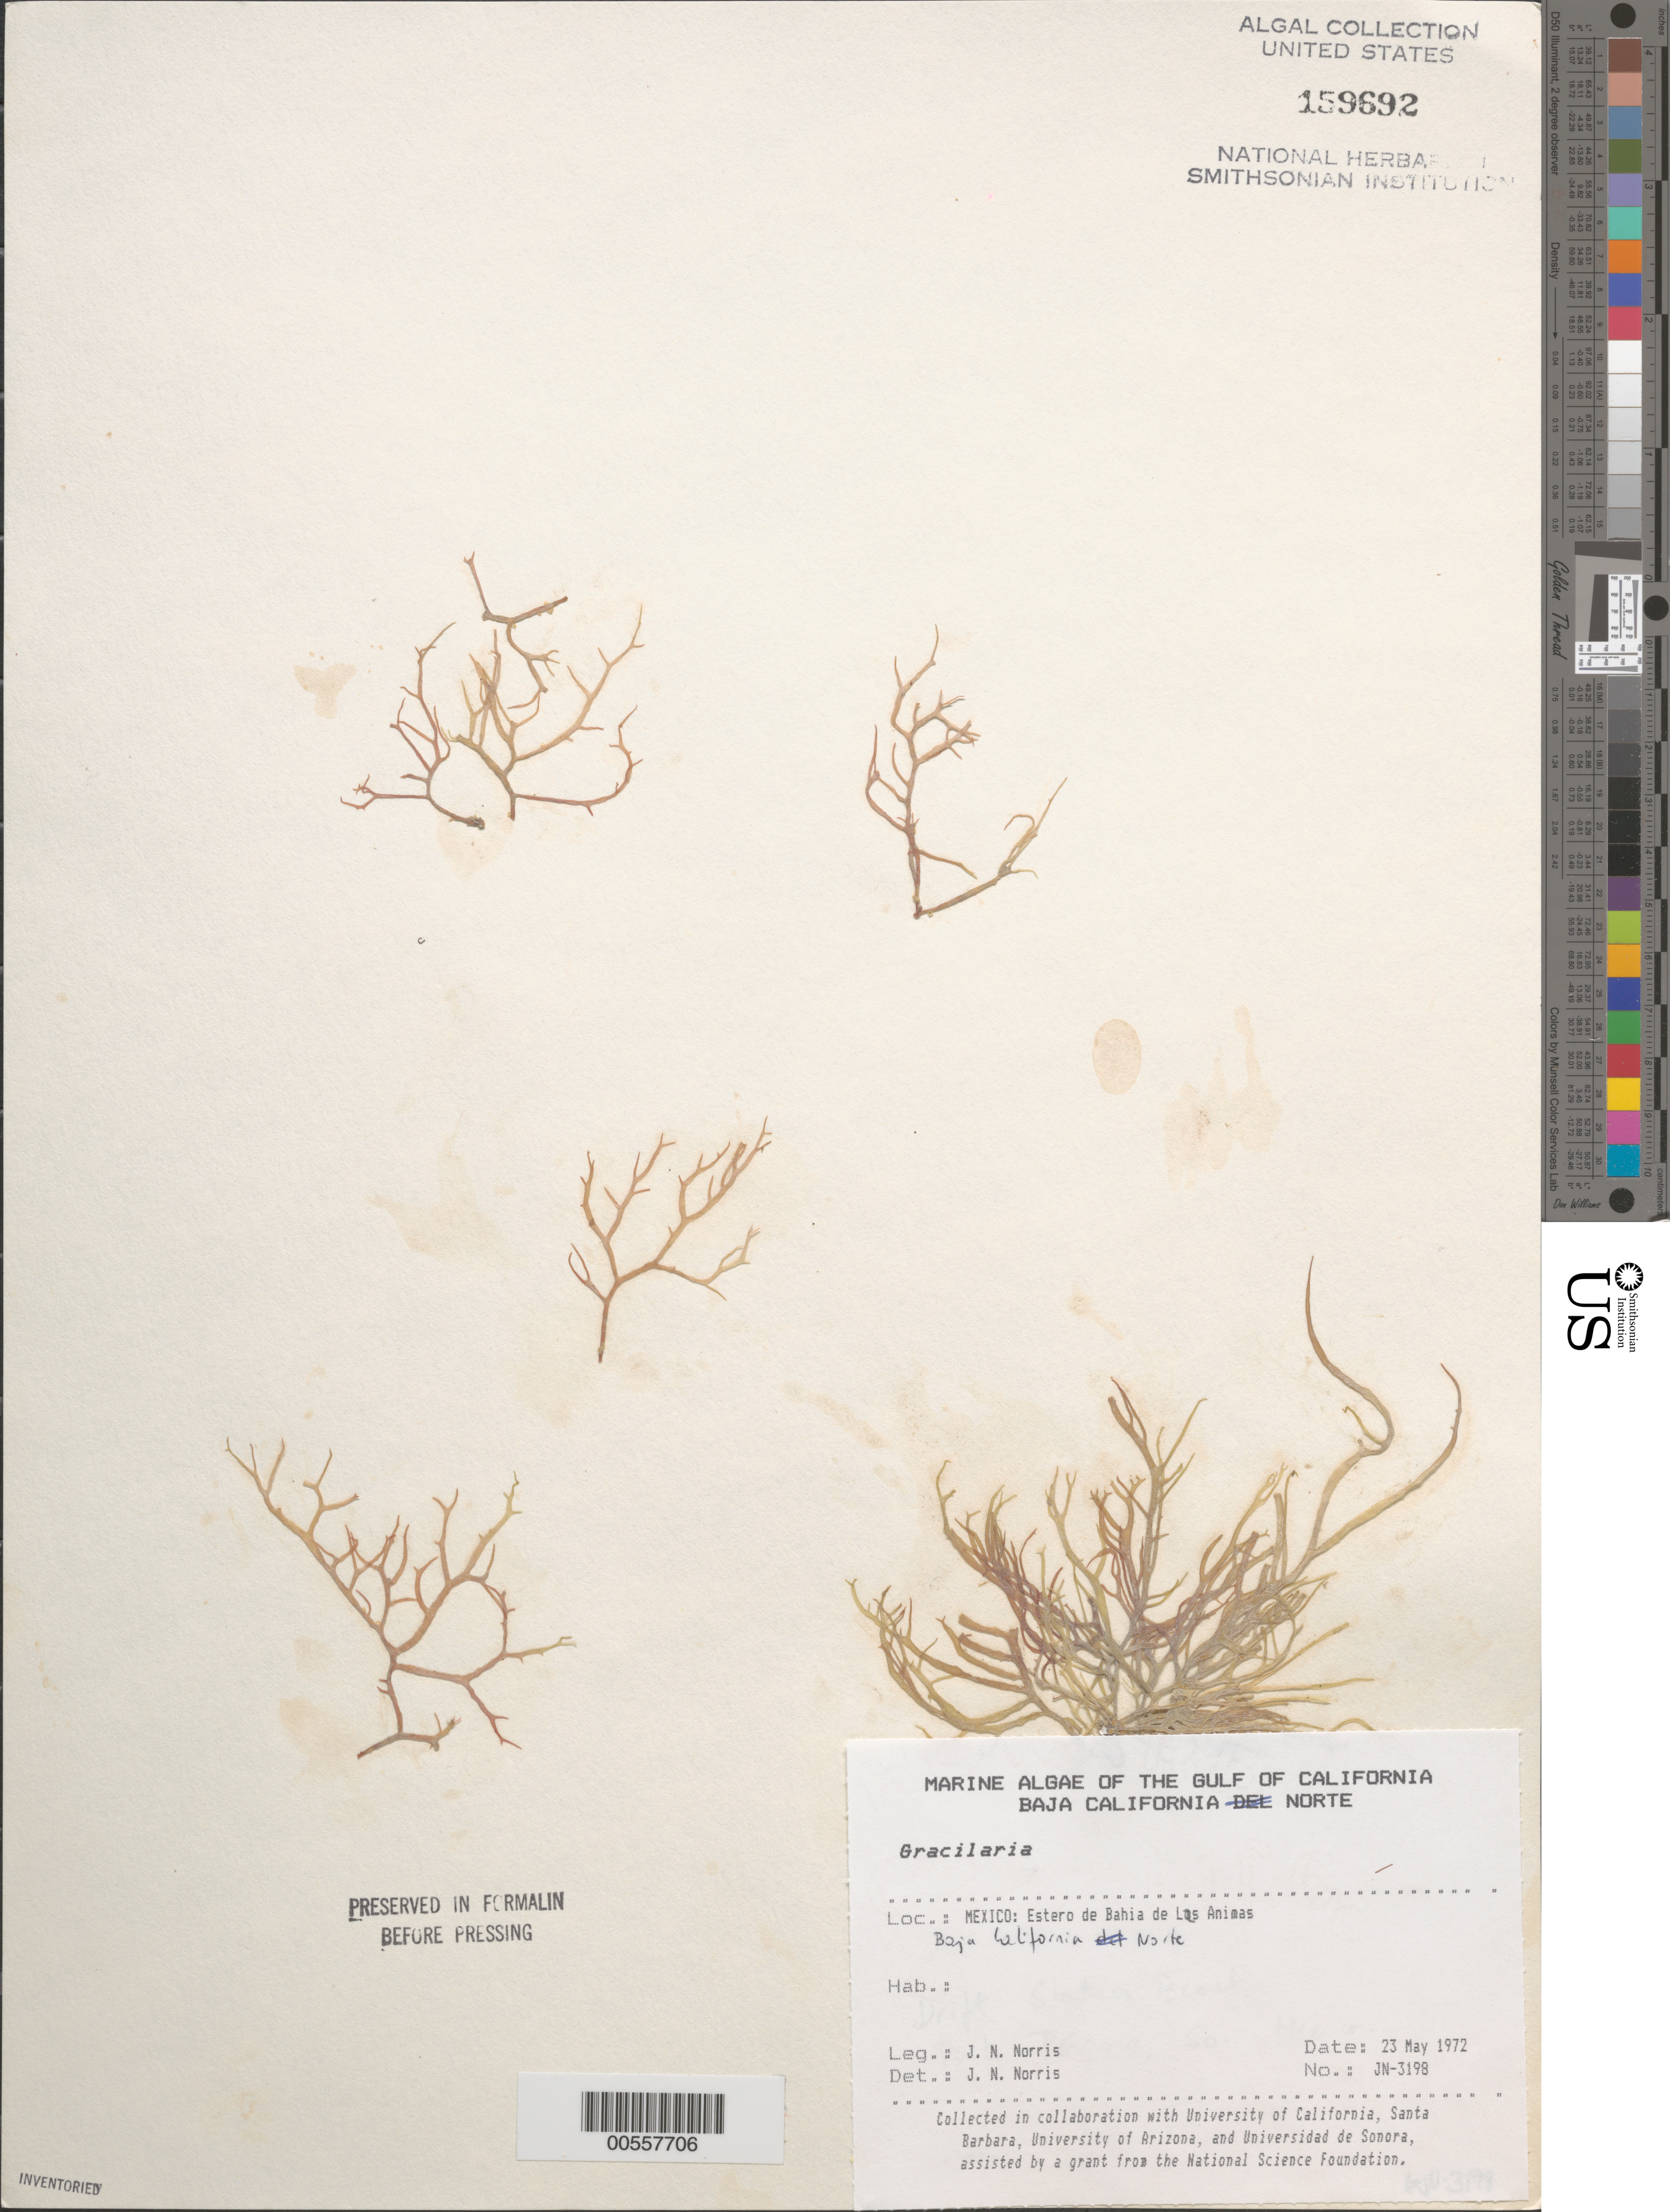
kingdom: Plantae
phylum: Rhodophyta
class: Florideophyceae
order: Gracilariales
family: Gracilariaceae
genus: Gracilaria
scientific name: Gracilaria sp.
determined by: Norris, James N.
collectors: J. N. Norris & K. E. Bucher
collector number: JN-3198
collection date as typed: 23 May 1972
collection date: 1972-05-23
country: Mexico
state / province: Baja California Norte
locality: Estero de Bahia de las Animas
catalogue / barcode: US 159692